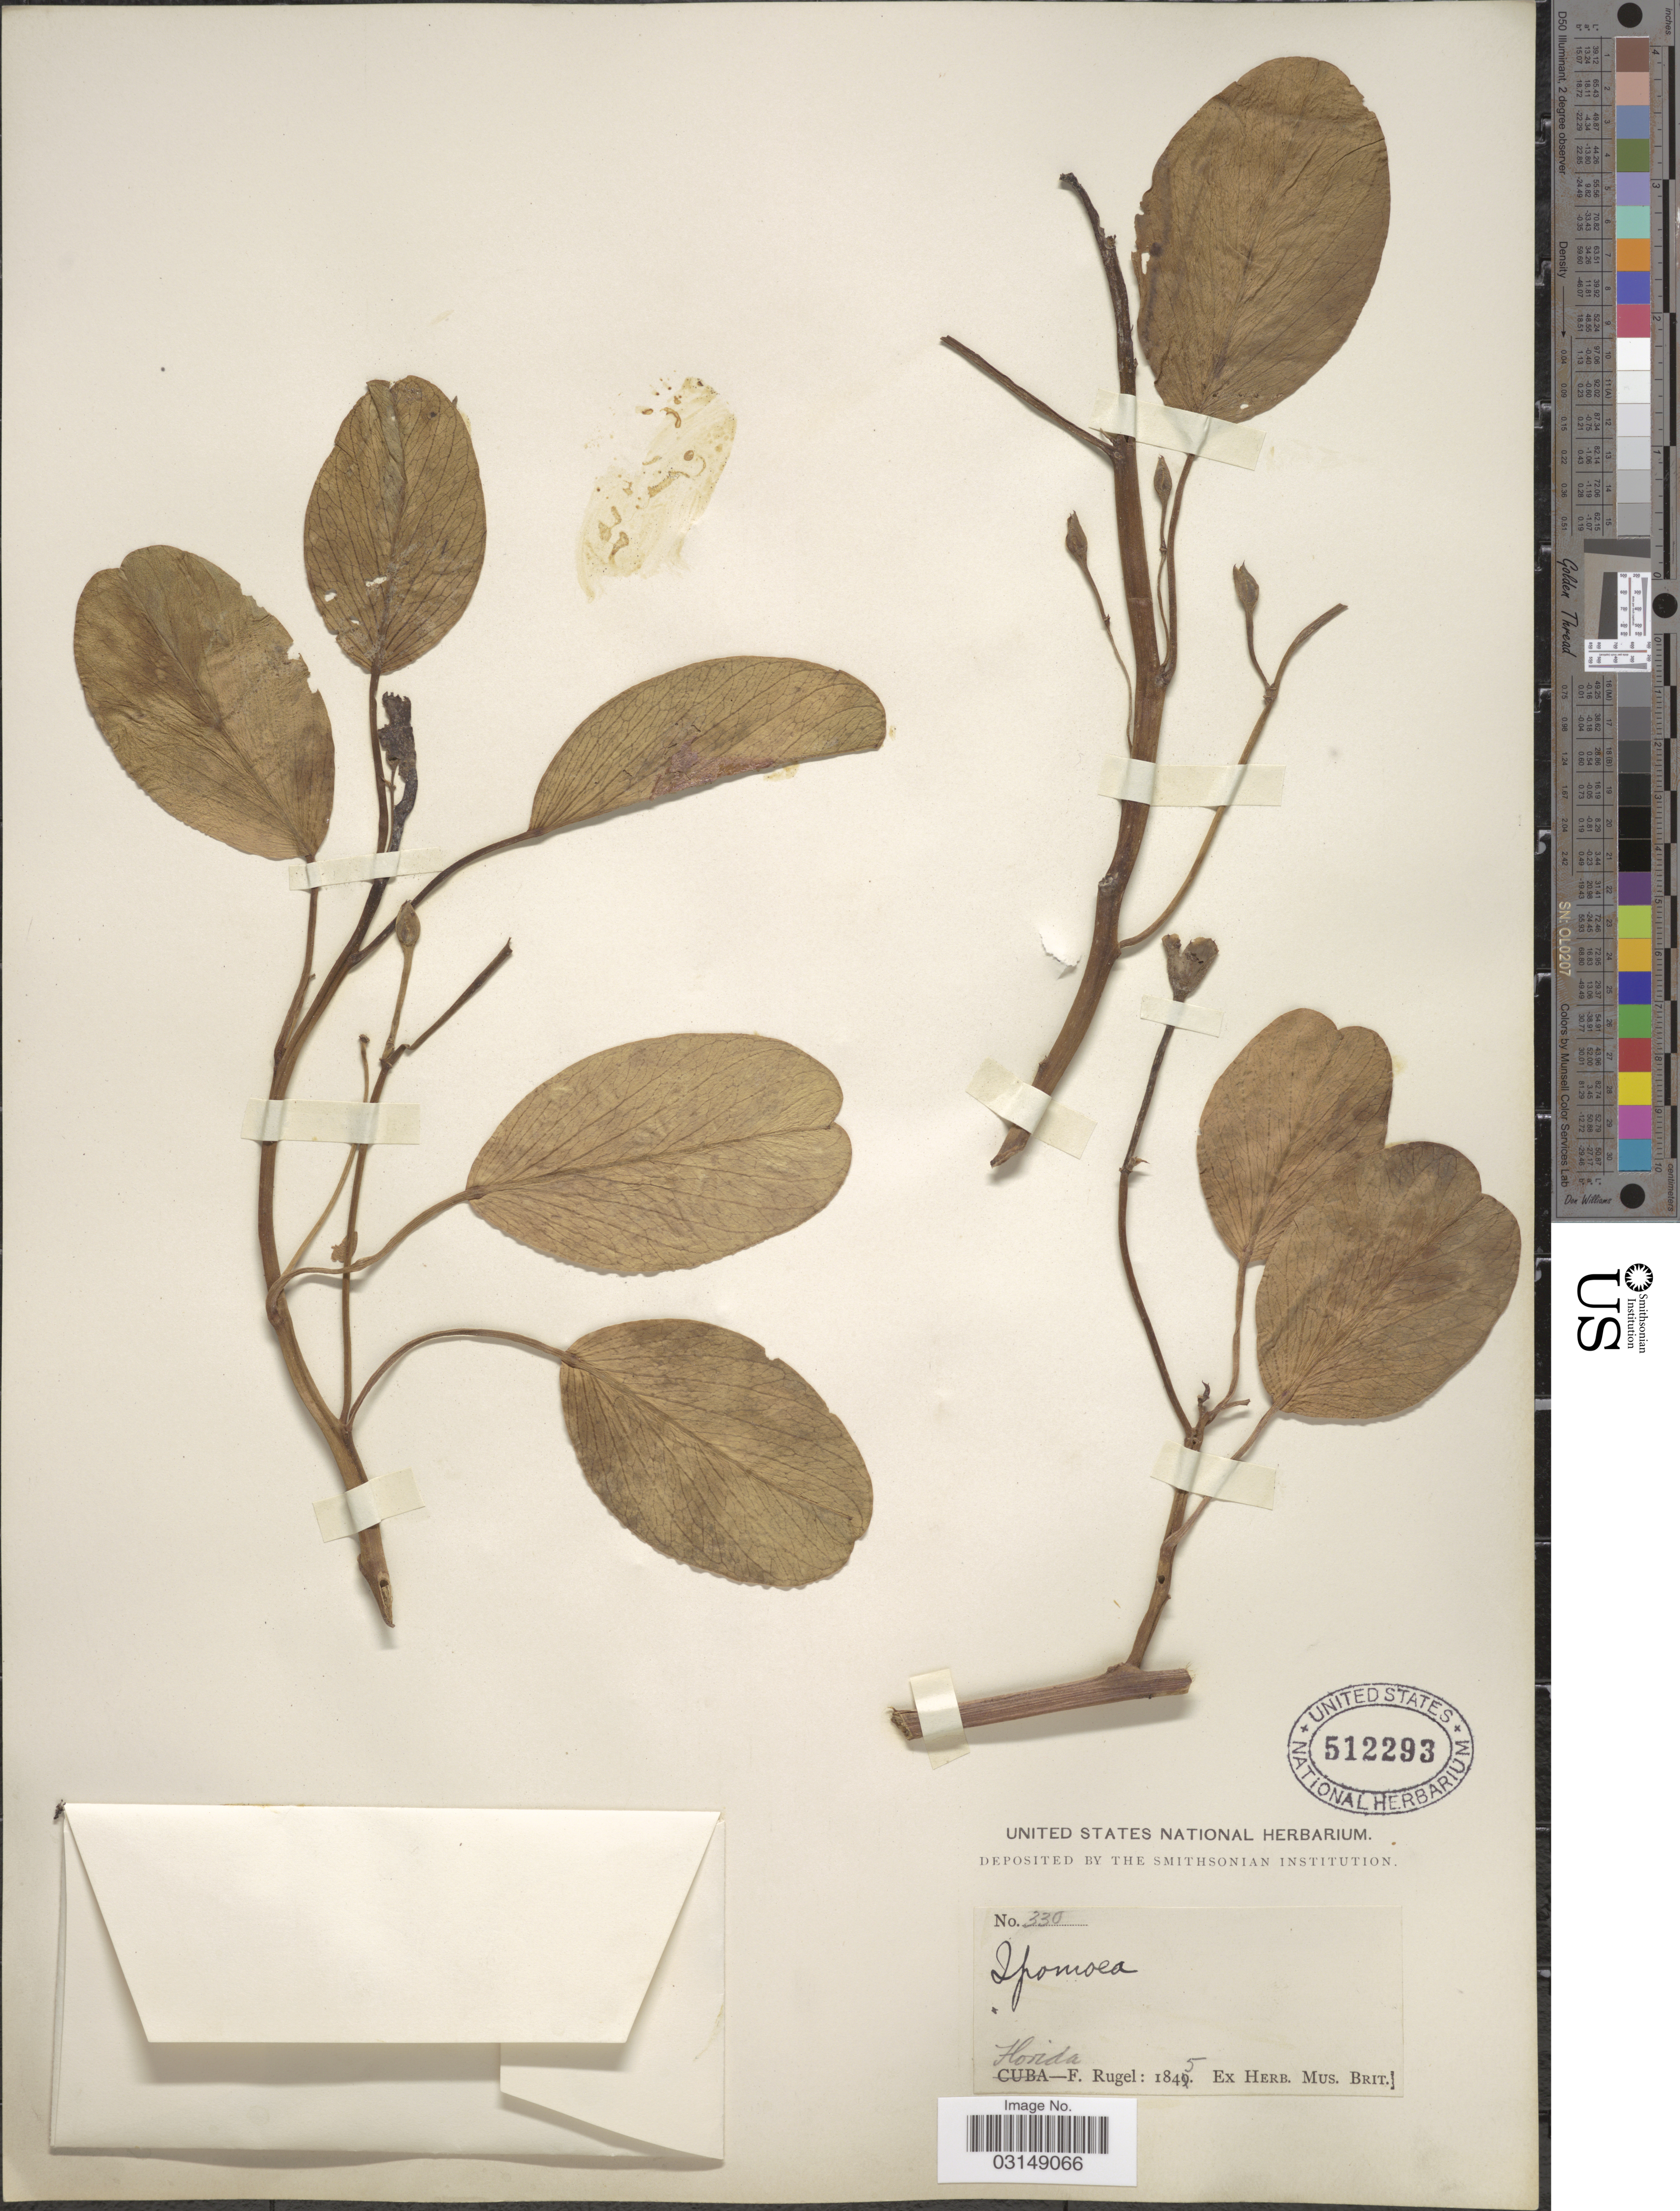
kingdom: Plantae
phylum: Tracheophyta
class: Magnoliopsida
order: Solanales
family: Convolvulaceae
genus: Ipomoea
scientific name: Ipomoea pes-caprae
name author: (L.) R. Br.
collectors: F. Rugel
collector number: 330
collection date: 1845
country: United States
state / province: Florida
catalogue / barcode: US 512293